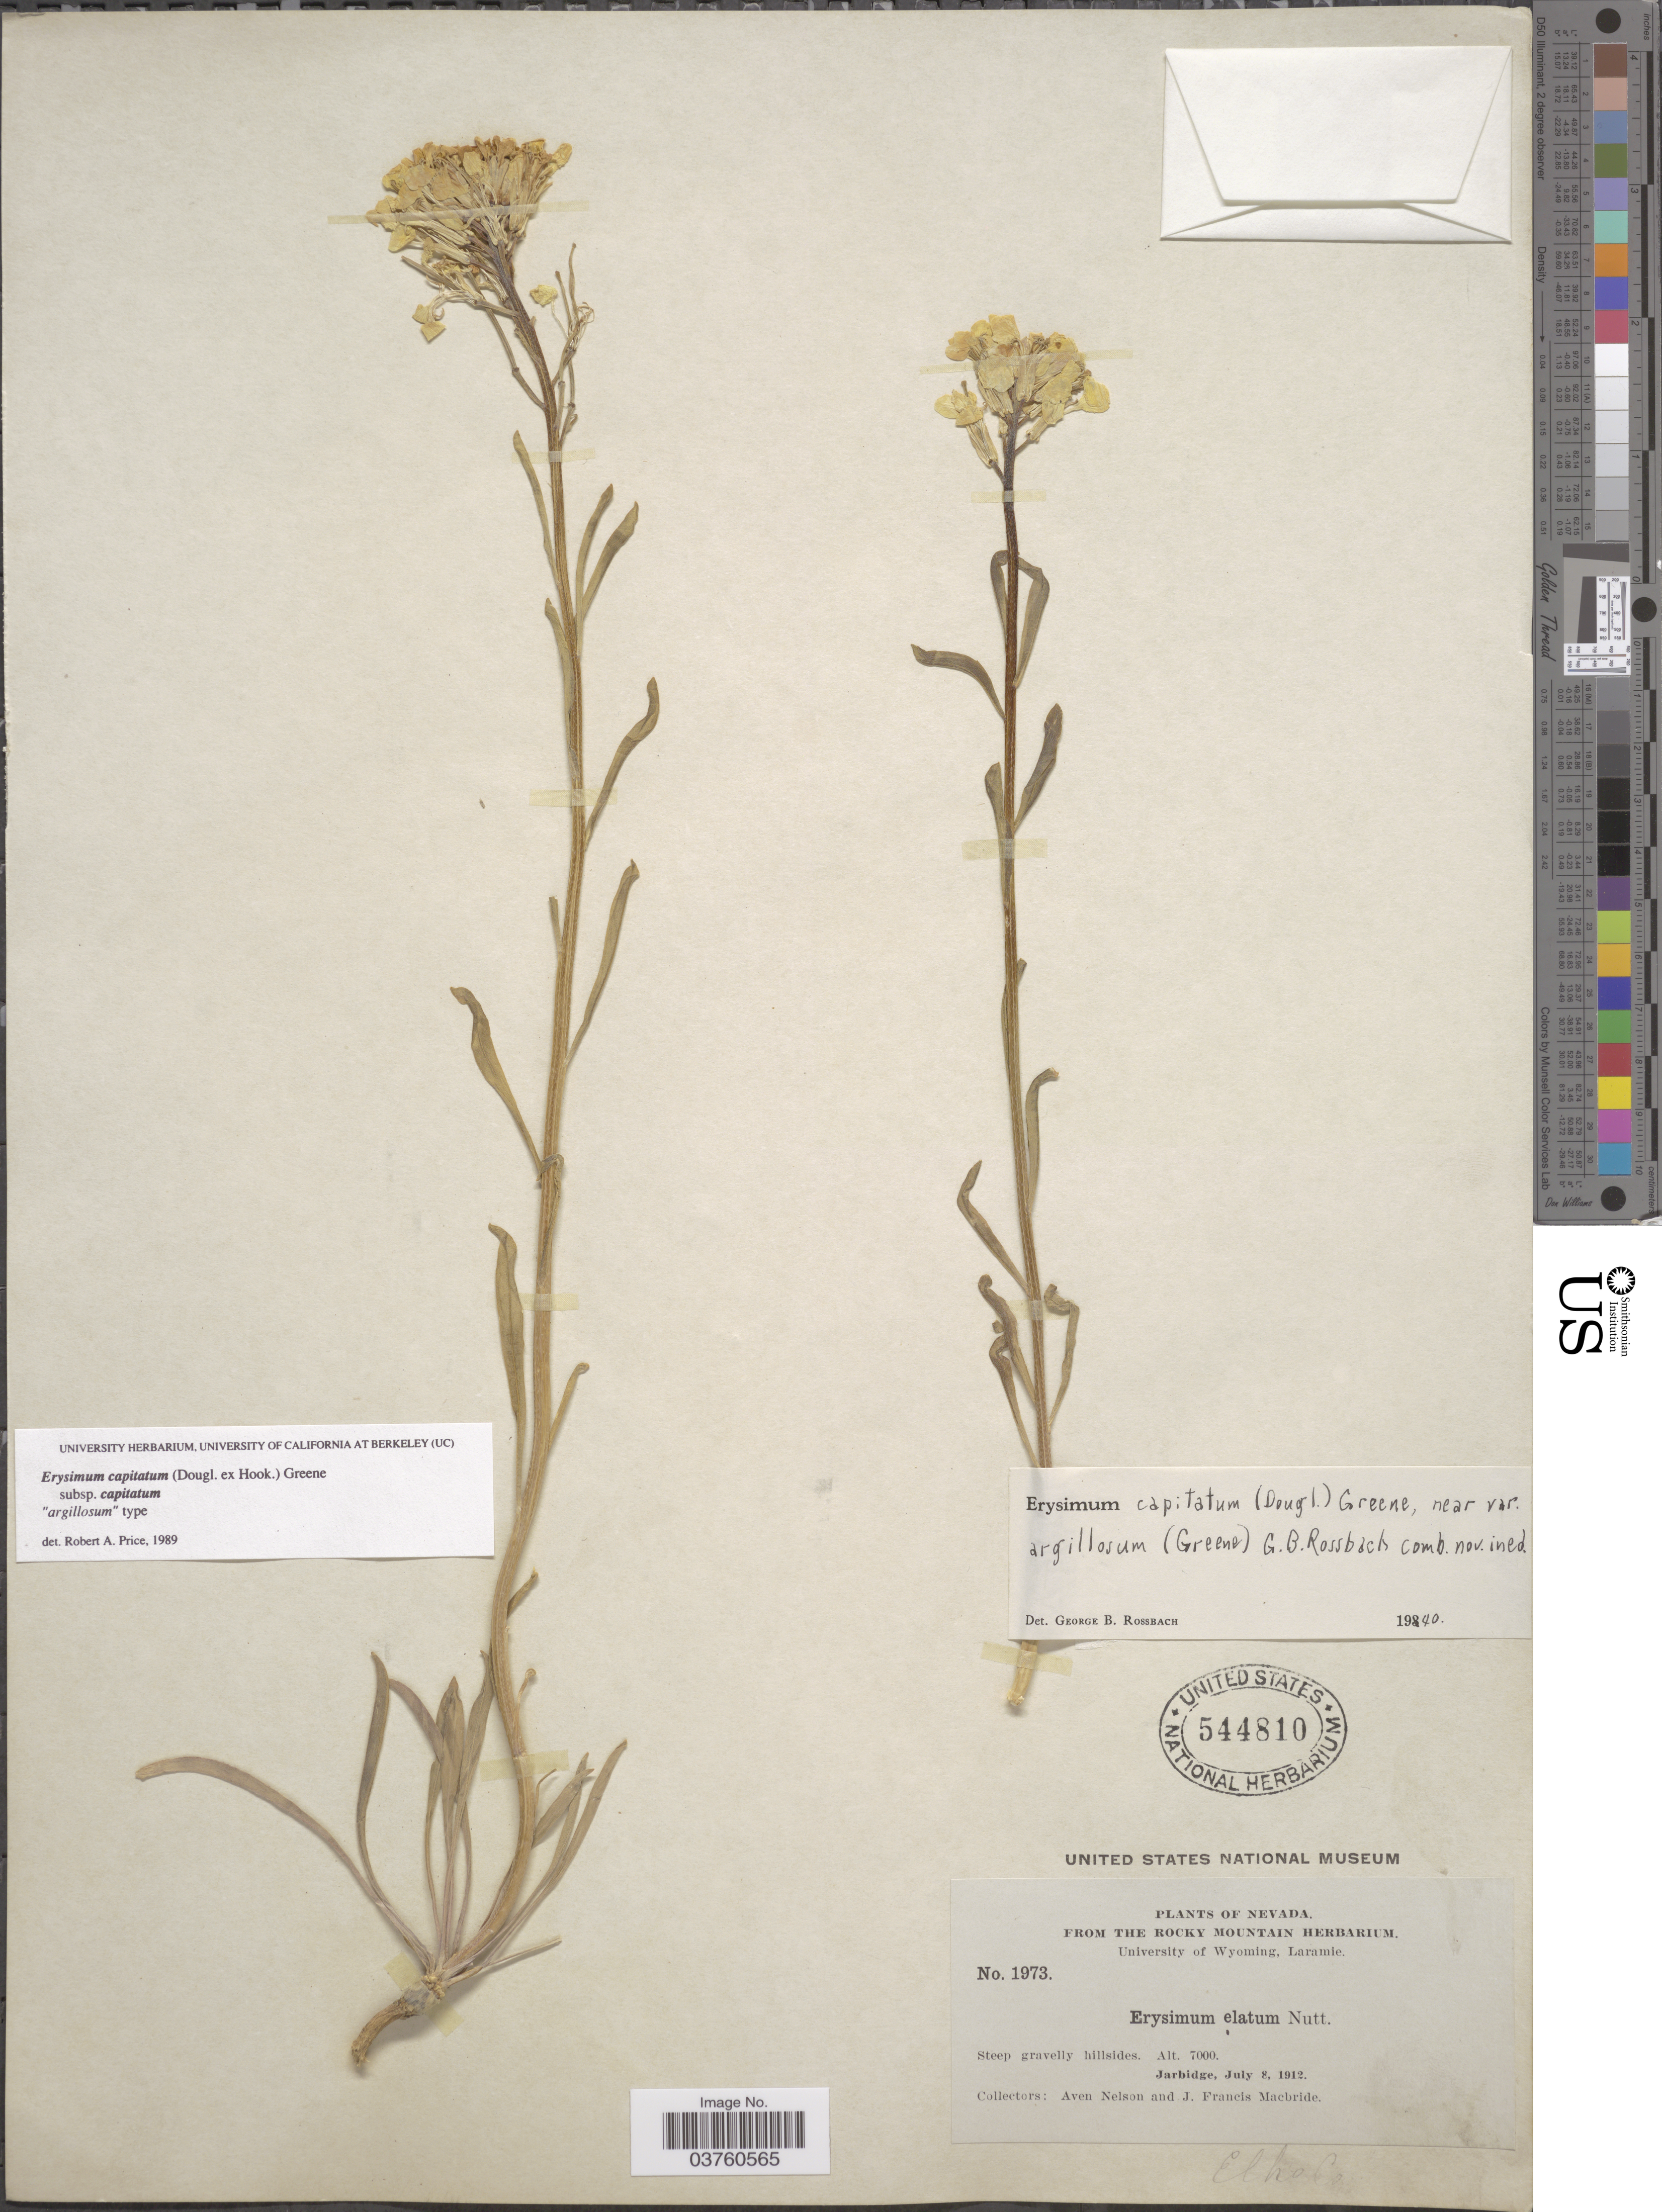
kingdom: Plantae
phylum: Tracheophyta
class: Magnoliopsida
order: Brassicales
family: Brassicaceae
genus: Erysimum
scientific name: Erysimum capitatum subsp. capitatum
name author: (Douglas ex Hook.) Greene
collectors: A. Nelson & J. F. Macbride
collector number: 1973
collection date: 1912-07-08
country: United States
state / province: Nevada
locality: Jarbidge. Elko Co.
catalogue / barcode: US 544810